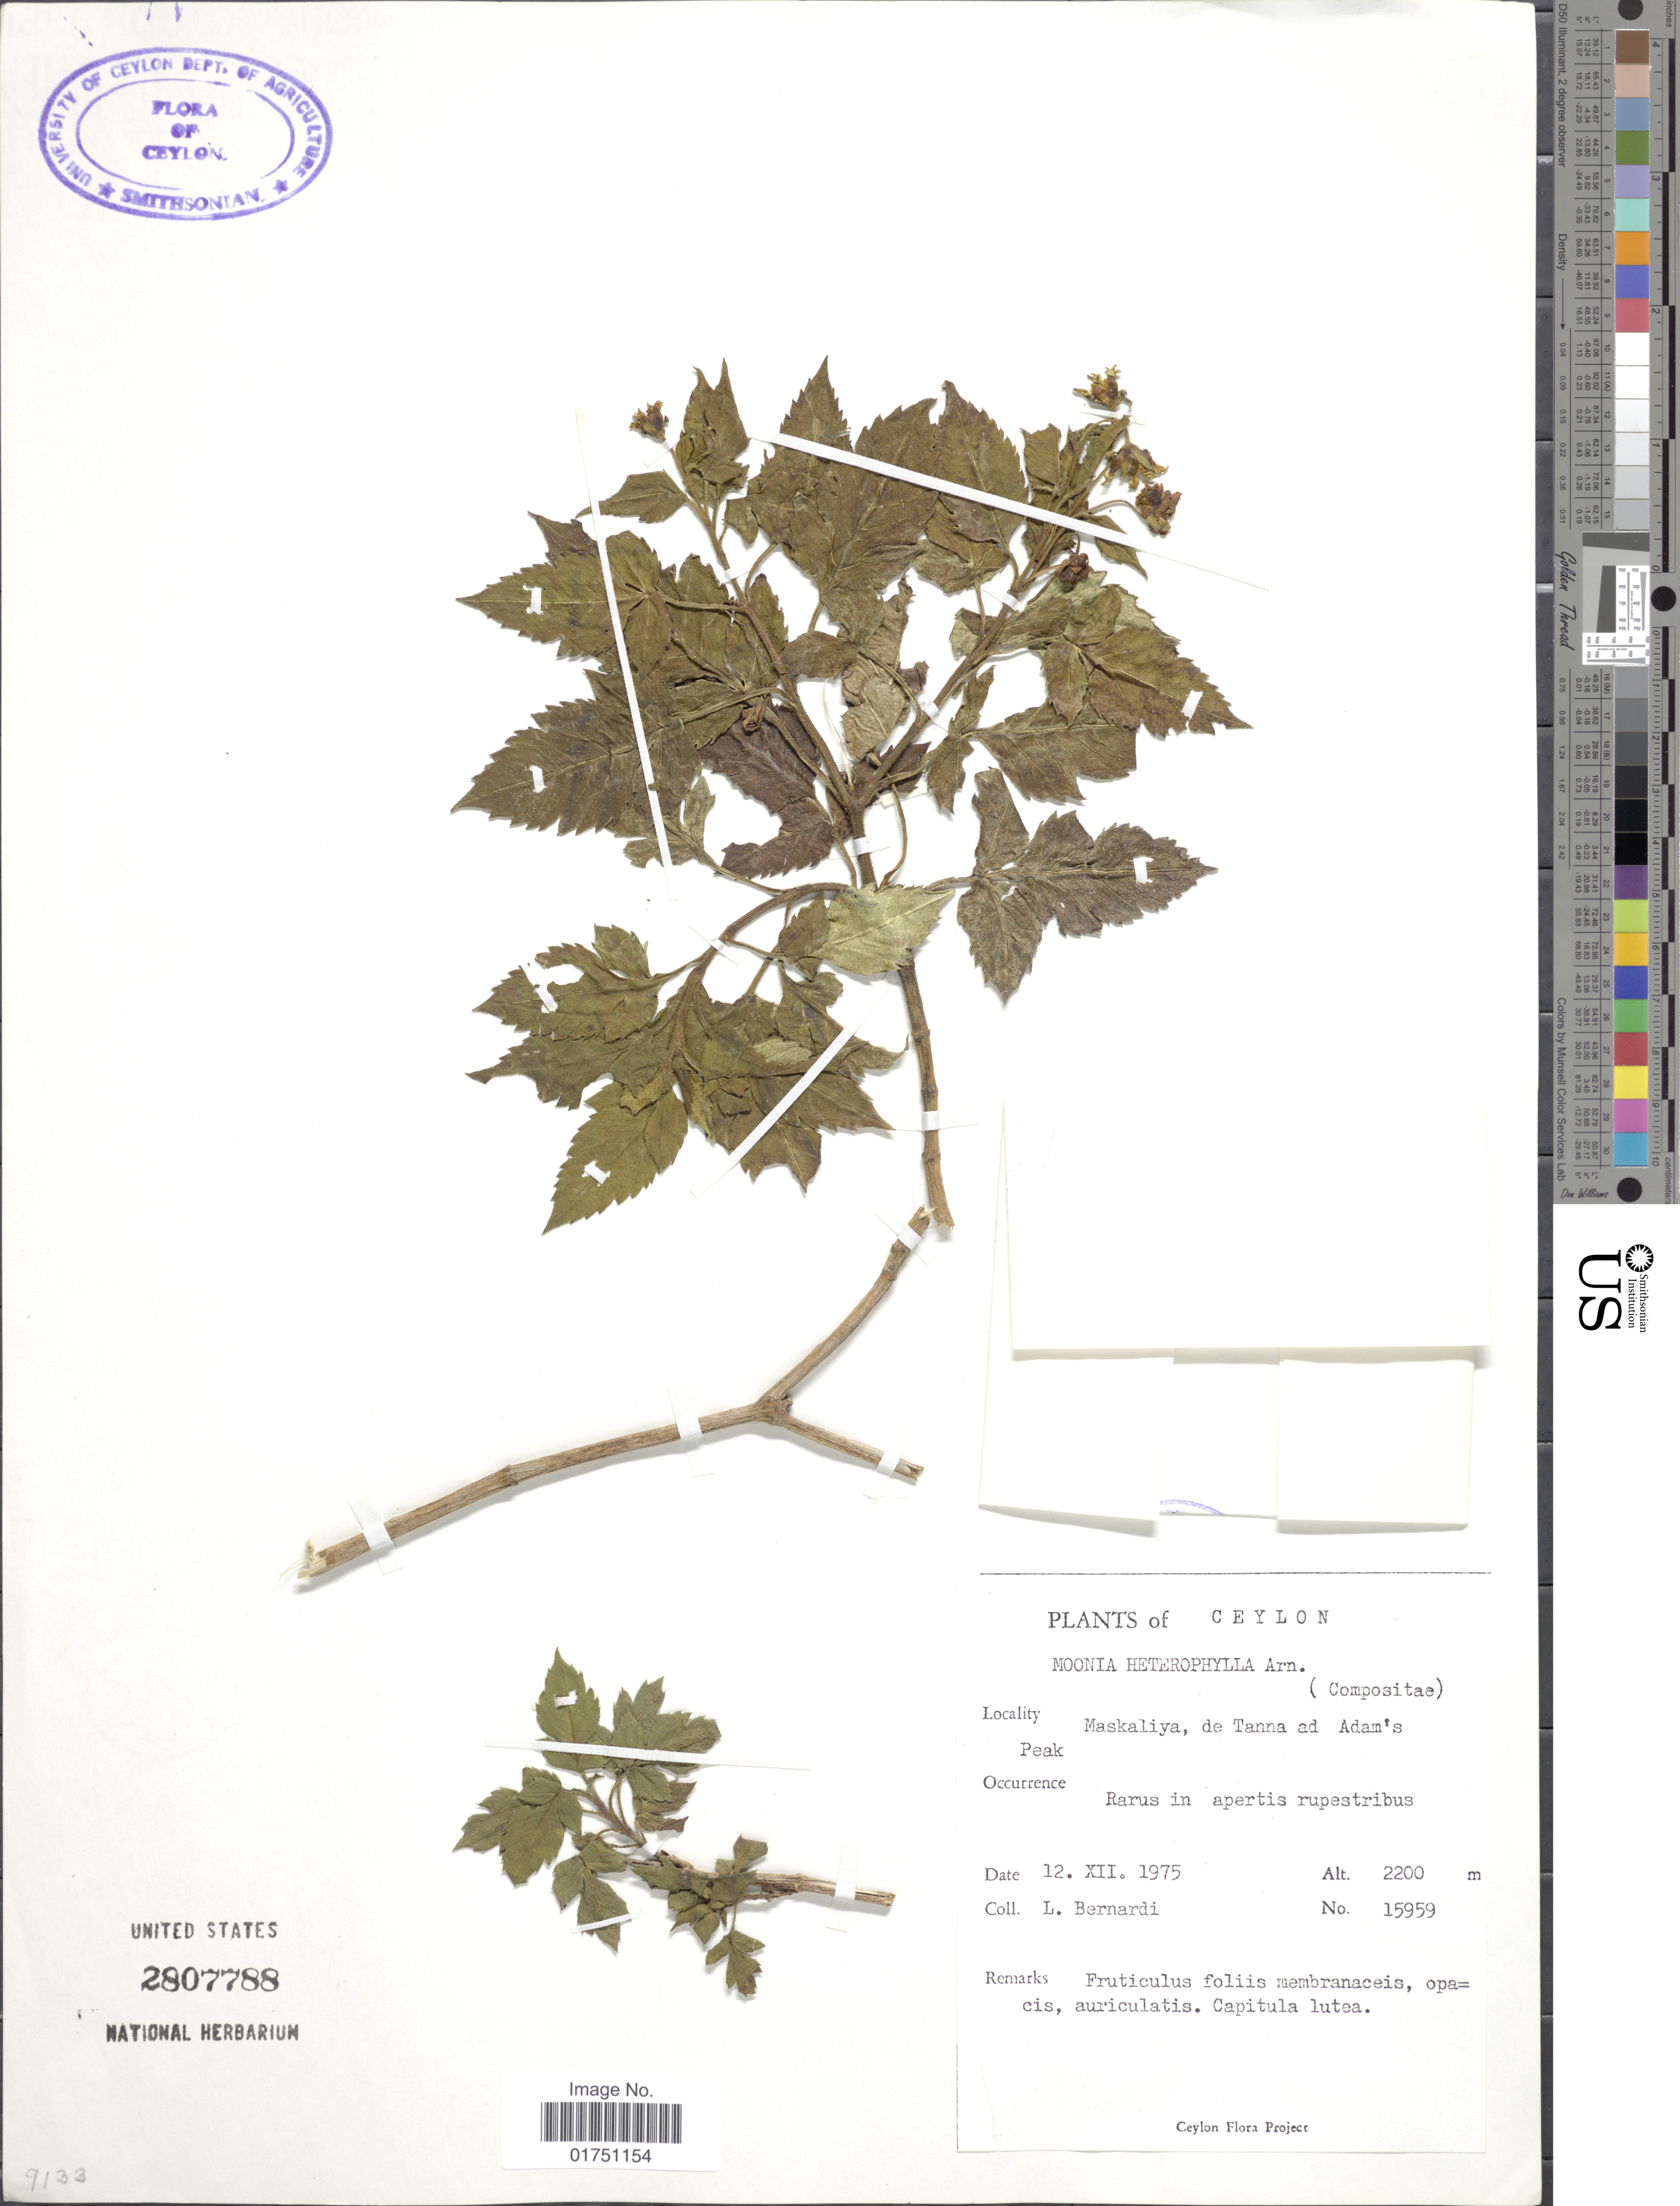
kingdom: Plantae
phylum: Tracheophyta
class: Magnoliopsida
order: Asterales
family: Asteraceae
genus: Moonia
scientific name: Moonia heterophylla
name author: Arn.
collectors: L. Bernardi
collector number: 15959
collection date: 1975-12-12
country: Sri Lanka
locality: Ceylon. Maskaliya, de Tanna ad Adam's Peak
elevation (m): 2200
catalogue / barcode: US 2807788